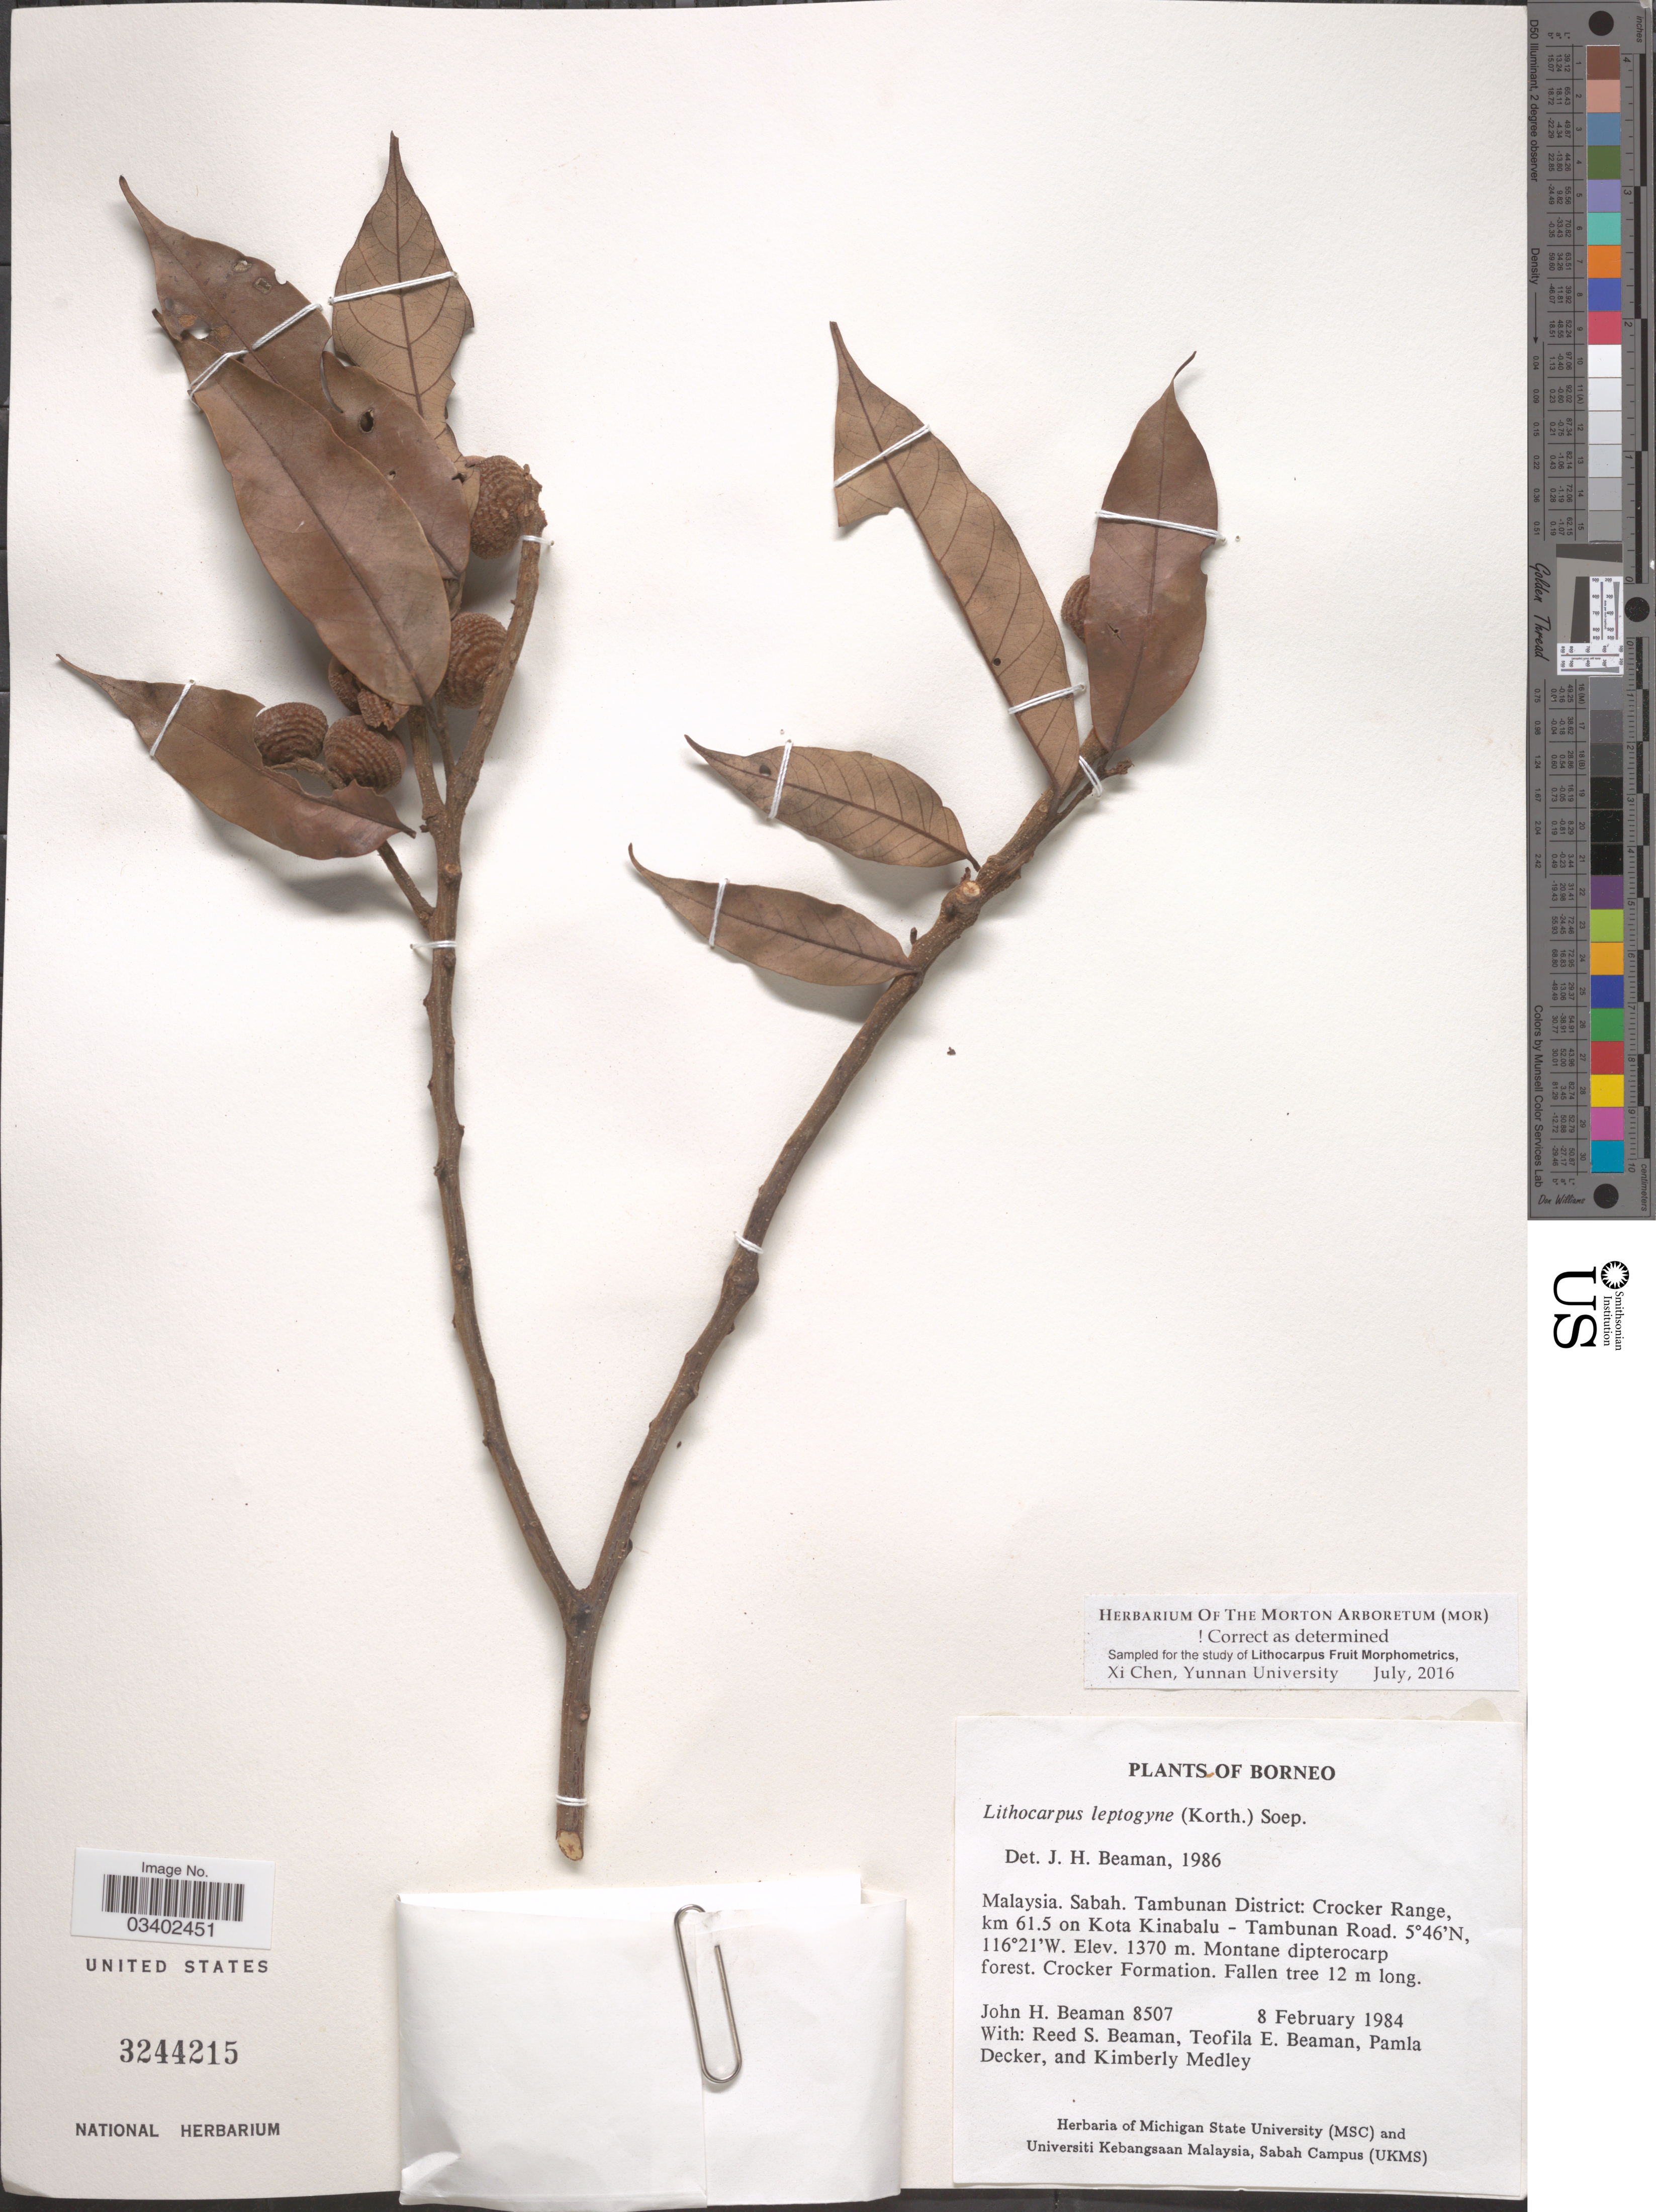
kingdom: Plantae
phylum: Tracheophyta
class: Magnoliopsida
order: Fagales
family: Fagaceae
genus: Lithocarpus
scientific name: Lithocarpus leptogyne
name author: (Korth.) Soepadmo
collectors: J. H. Beaman, R. S. Beaman, T. E. Beaman, P. Decker & K. Medley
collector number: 8507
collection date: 1984-02-08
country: Malaysia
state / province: Sabah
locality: Borneo. Tambunan District: Crocker Rang, km 61.5 on Kota Kinabalu - Tambunan Road.Crocker Formation.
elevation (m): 1370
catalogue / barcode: US 3244215